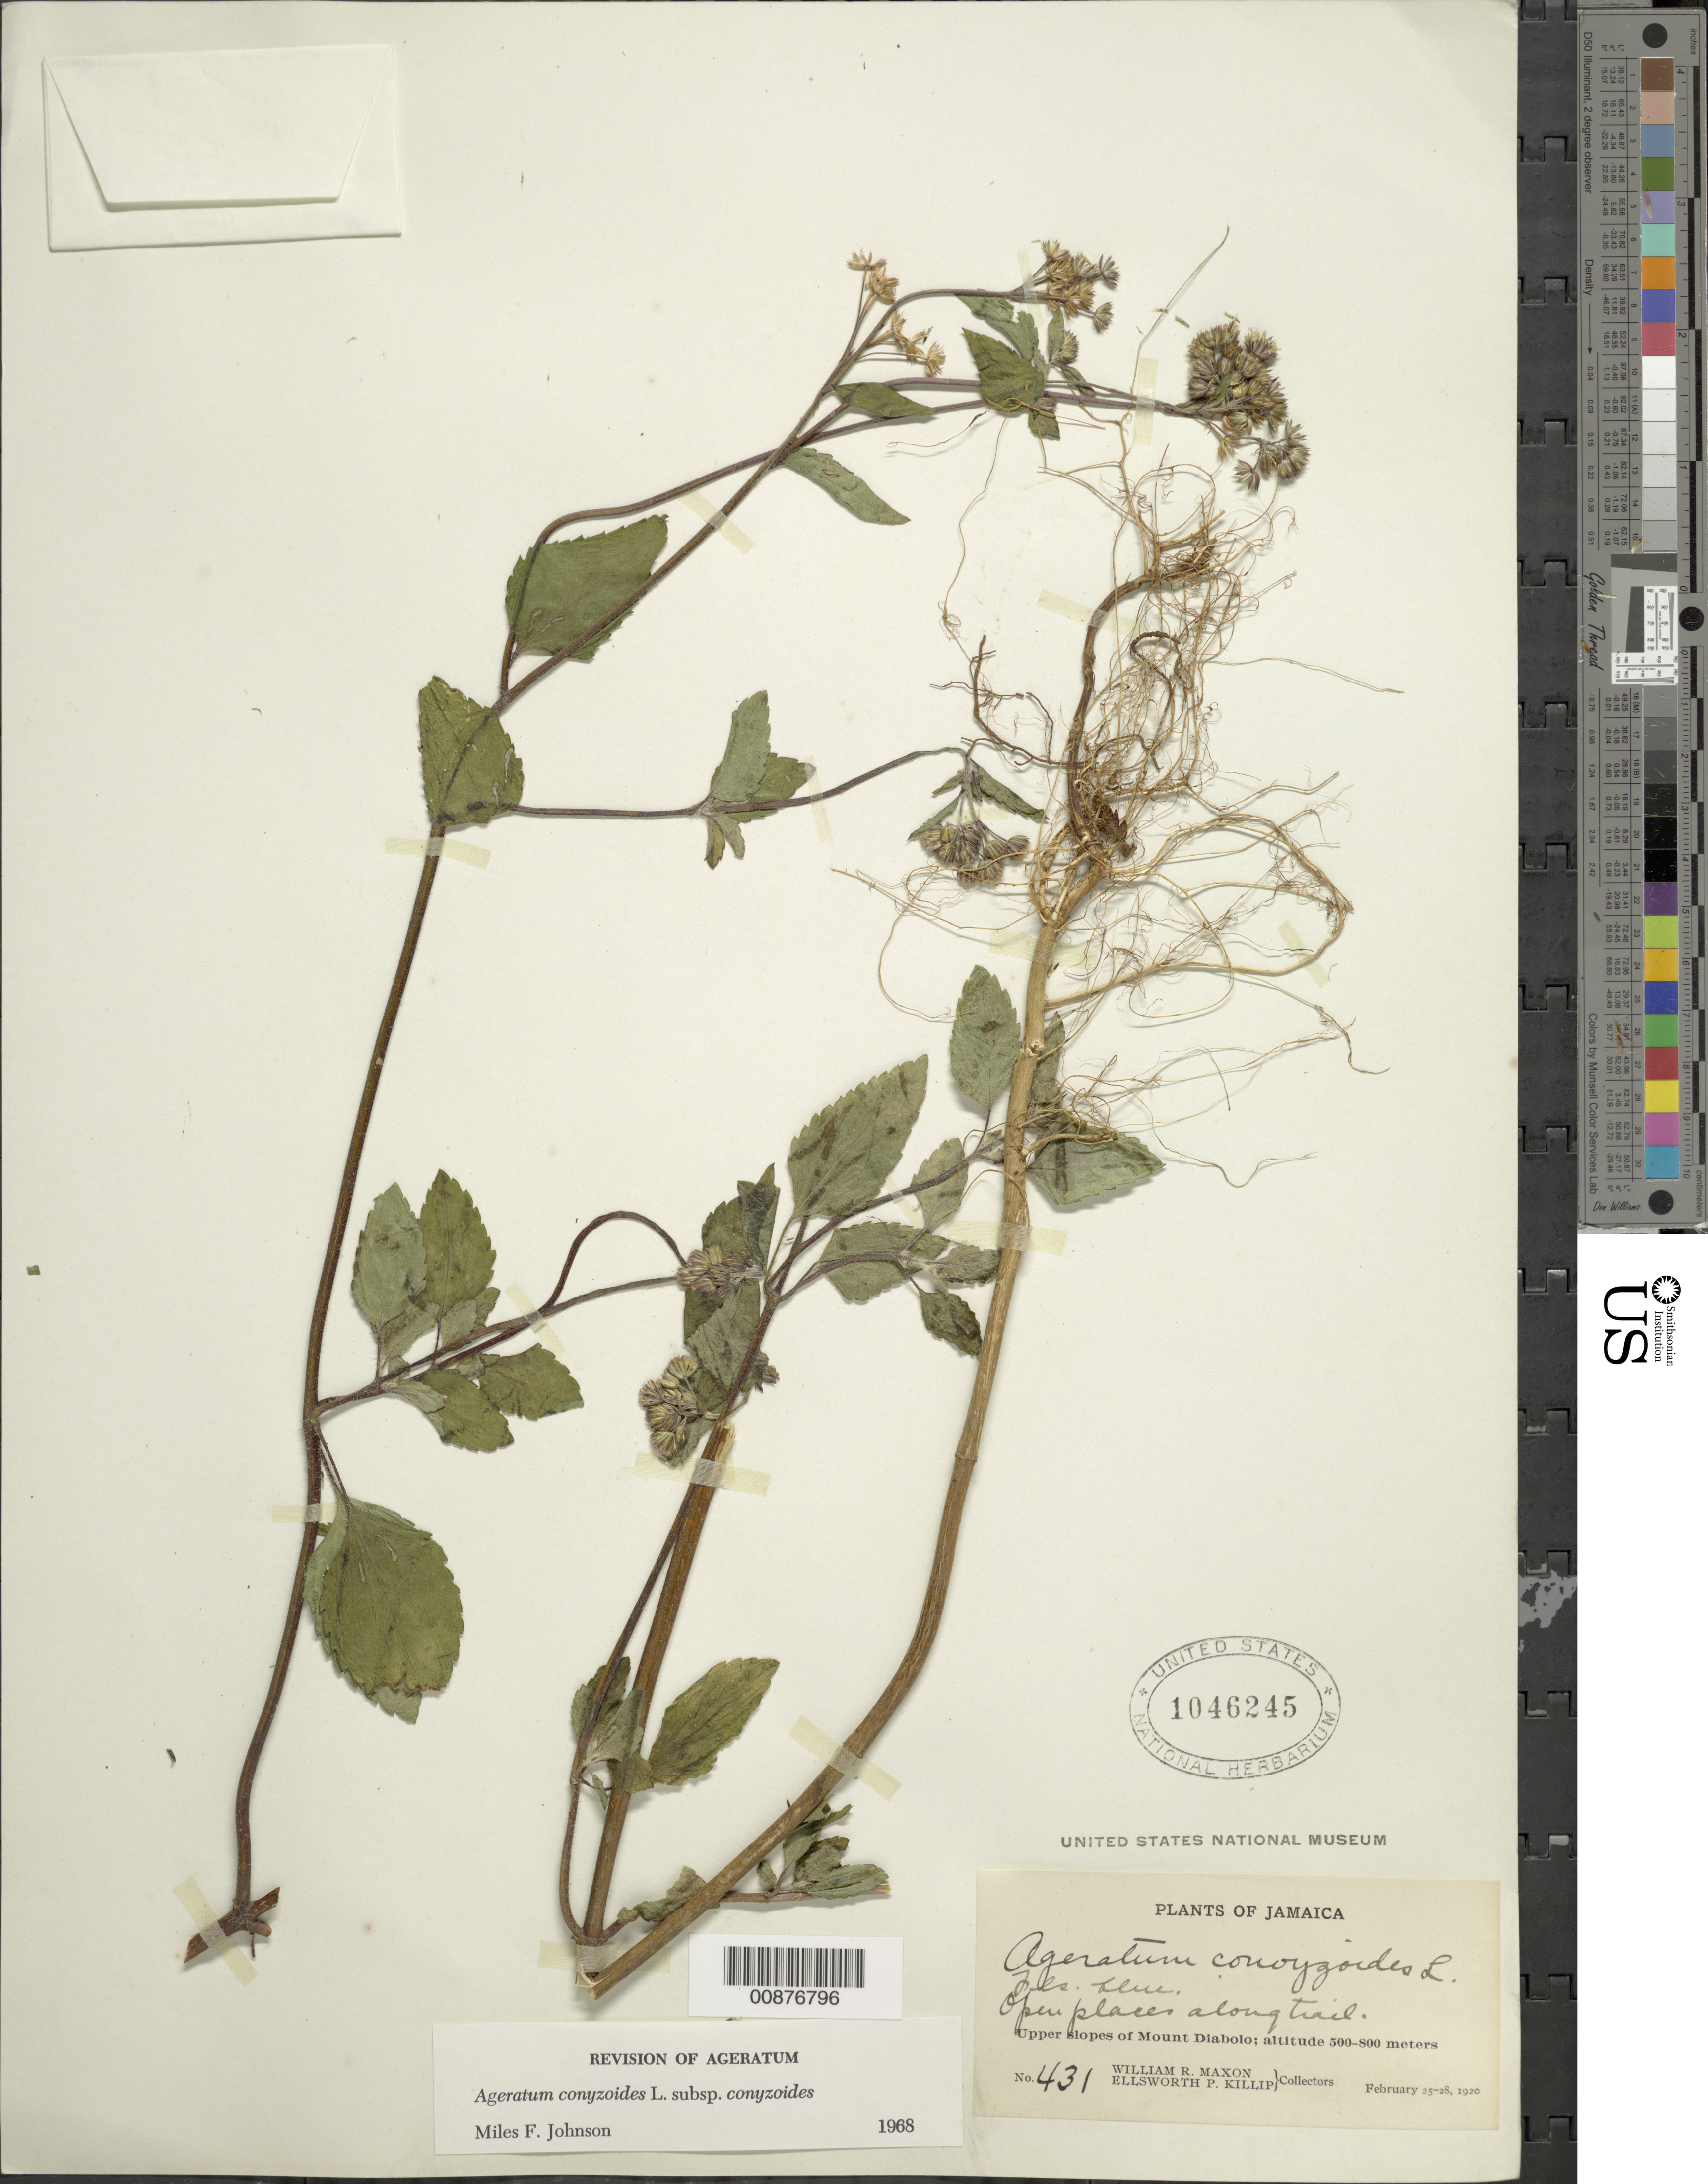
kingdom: Plantae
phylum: Tracheophyta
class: Magnoliopsida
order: Asterales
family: Asteraceae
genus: Ageratum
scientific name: Ageratum conyzoides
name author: L.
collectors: W. R. Maxon & E. P. Killip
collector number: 431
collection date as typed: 25 Feb 1920 to 28 Feb 1920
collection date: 1920-02-25/1920-02-28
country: Jamaica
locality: Upper slopes of Mount Diablo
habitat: Open places along trail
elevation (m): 500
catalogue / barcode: US 1046245